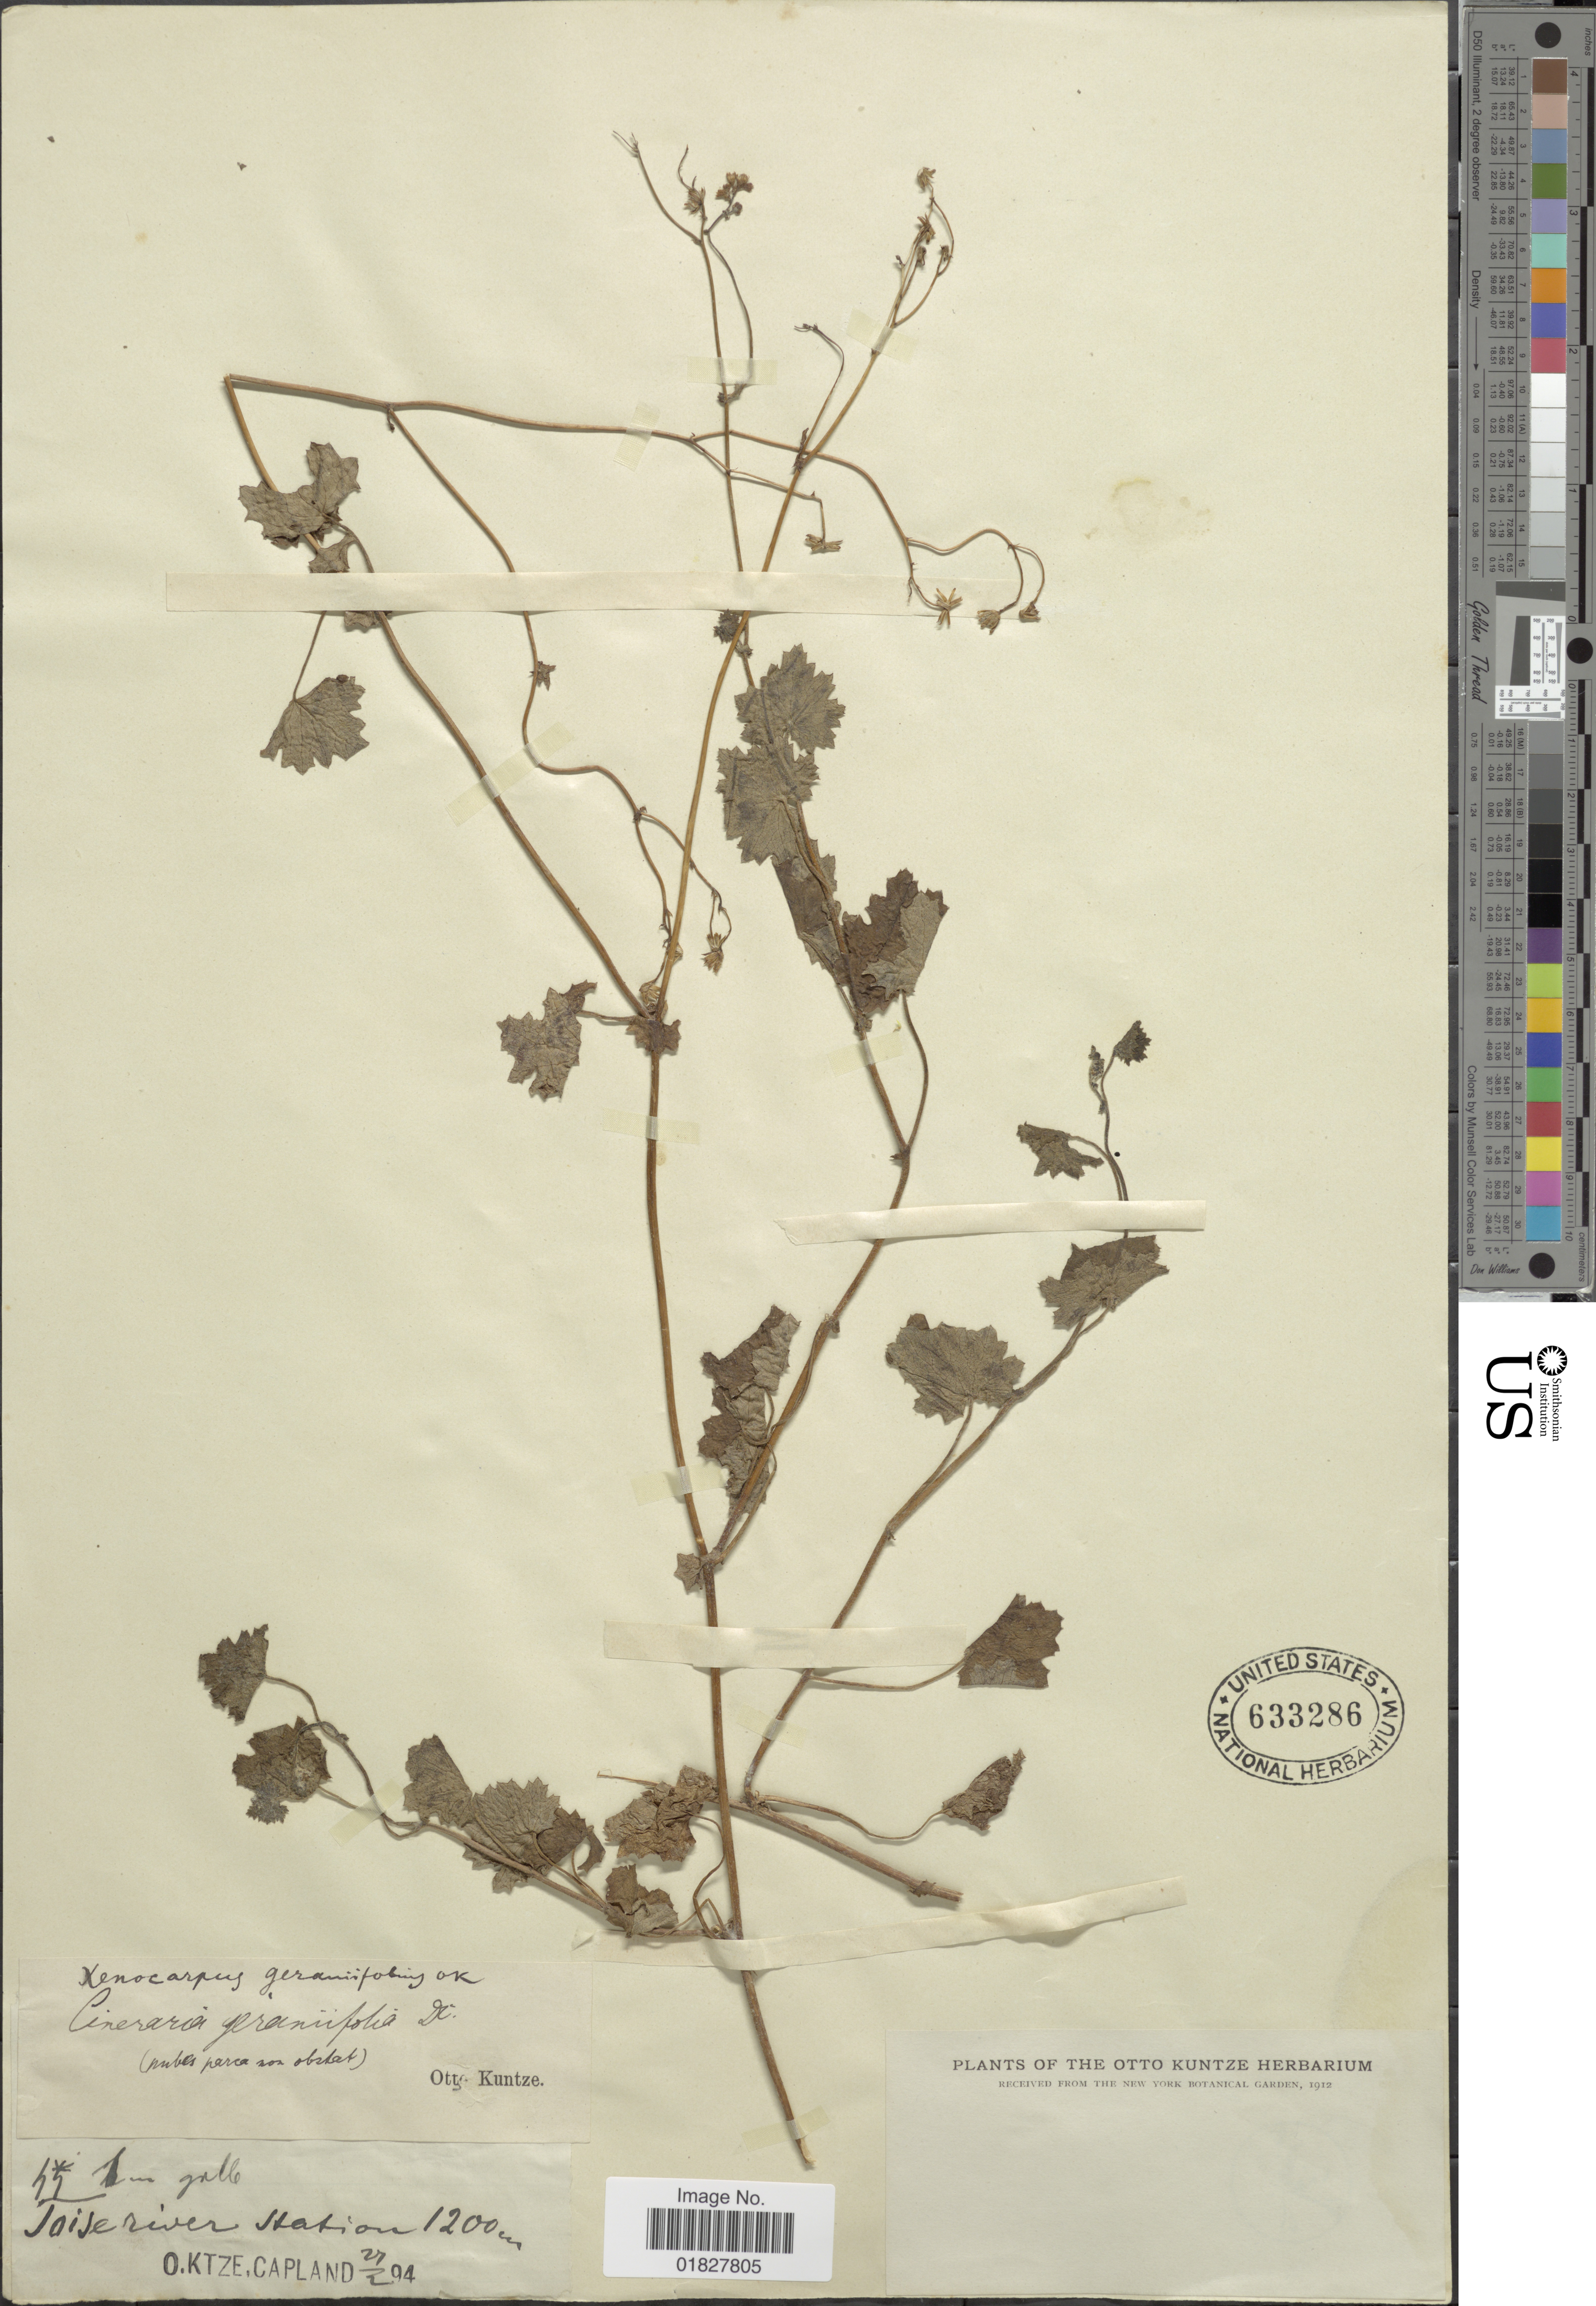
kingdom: Plantae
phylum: Tracheophyta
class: Magnoliopsida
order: Asterales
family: Asteraceae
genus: Cineraria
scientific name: Cineraria geraniifolia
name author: DC.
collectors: C.E.O. Kuntze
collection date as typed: Transcribed d/m/y: 21/2/94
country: South Africa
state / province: Eastern Cape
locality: Toise River Station, Capland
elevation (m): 1200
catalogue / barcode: US 633286